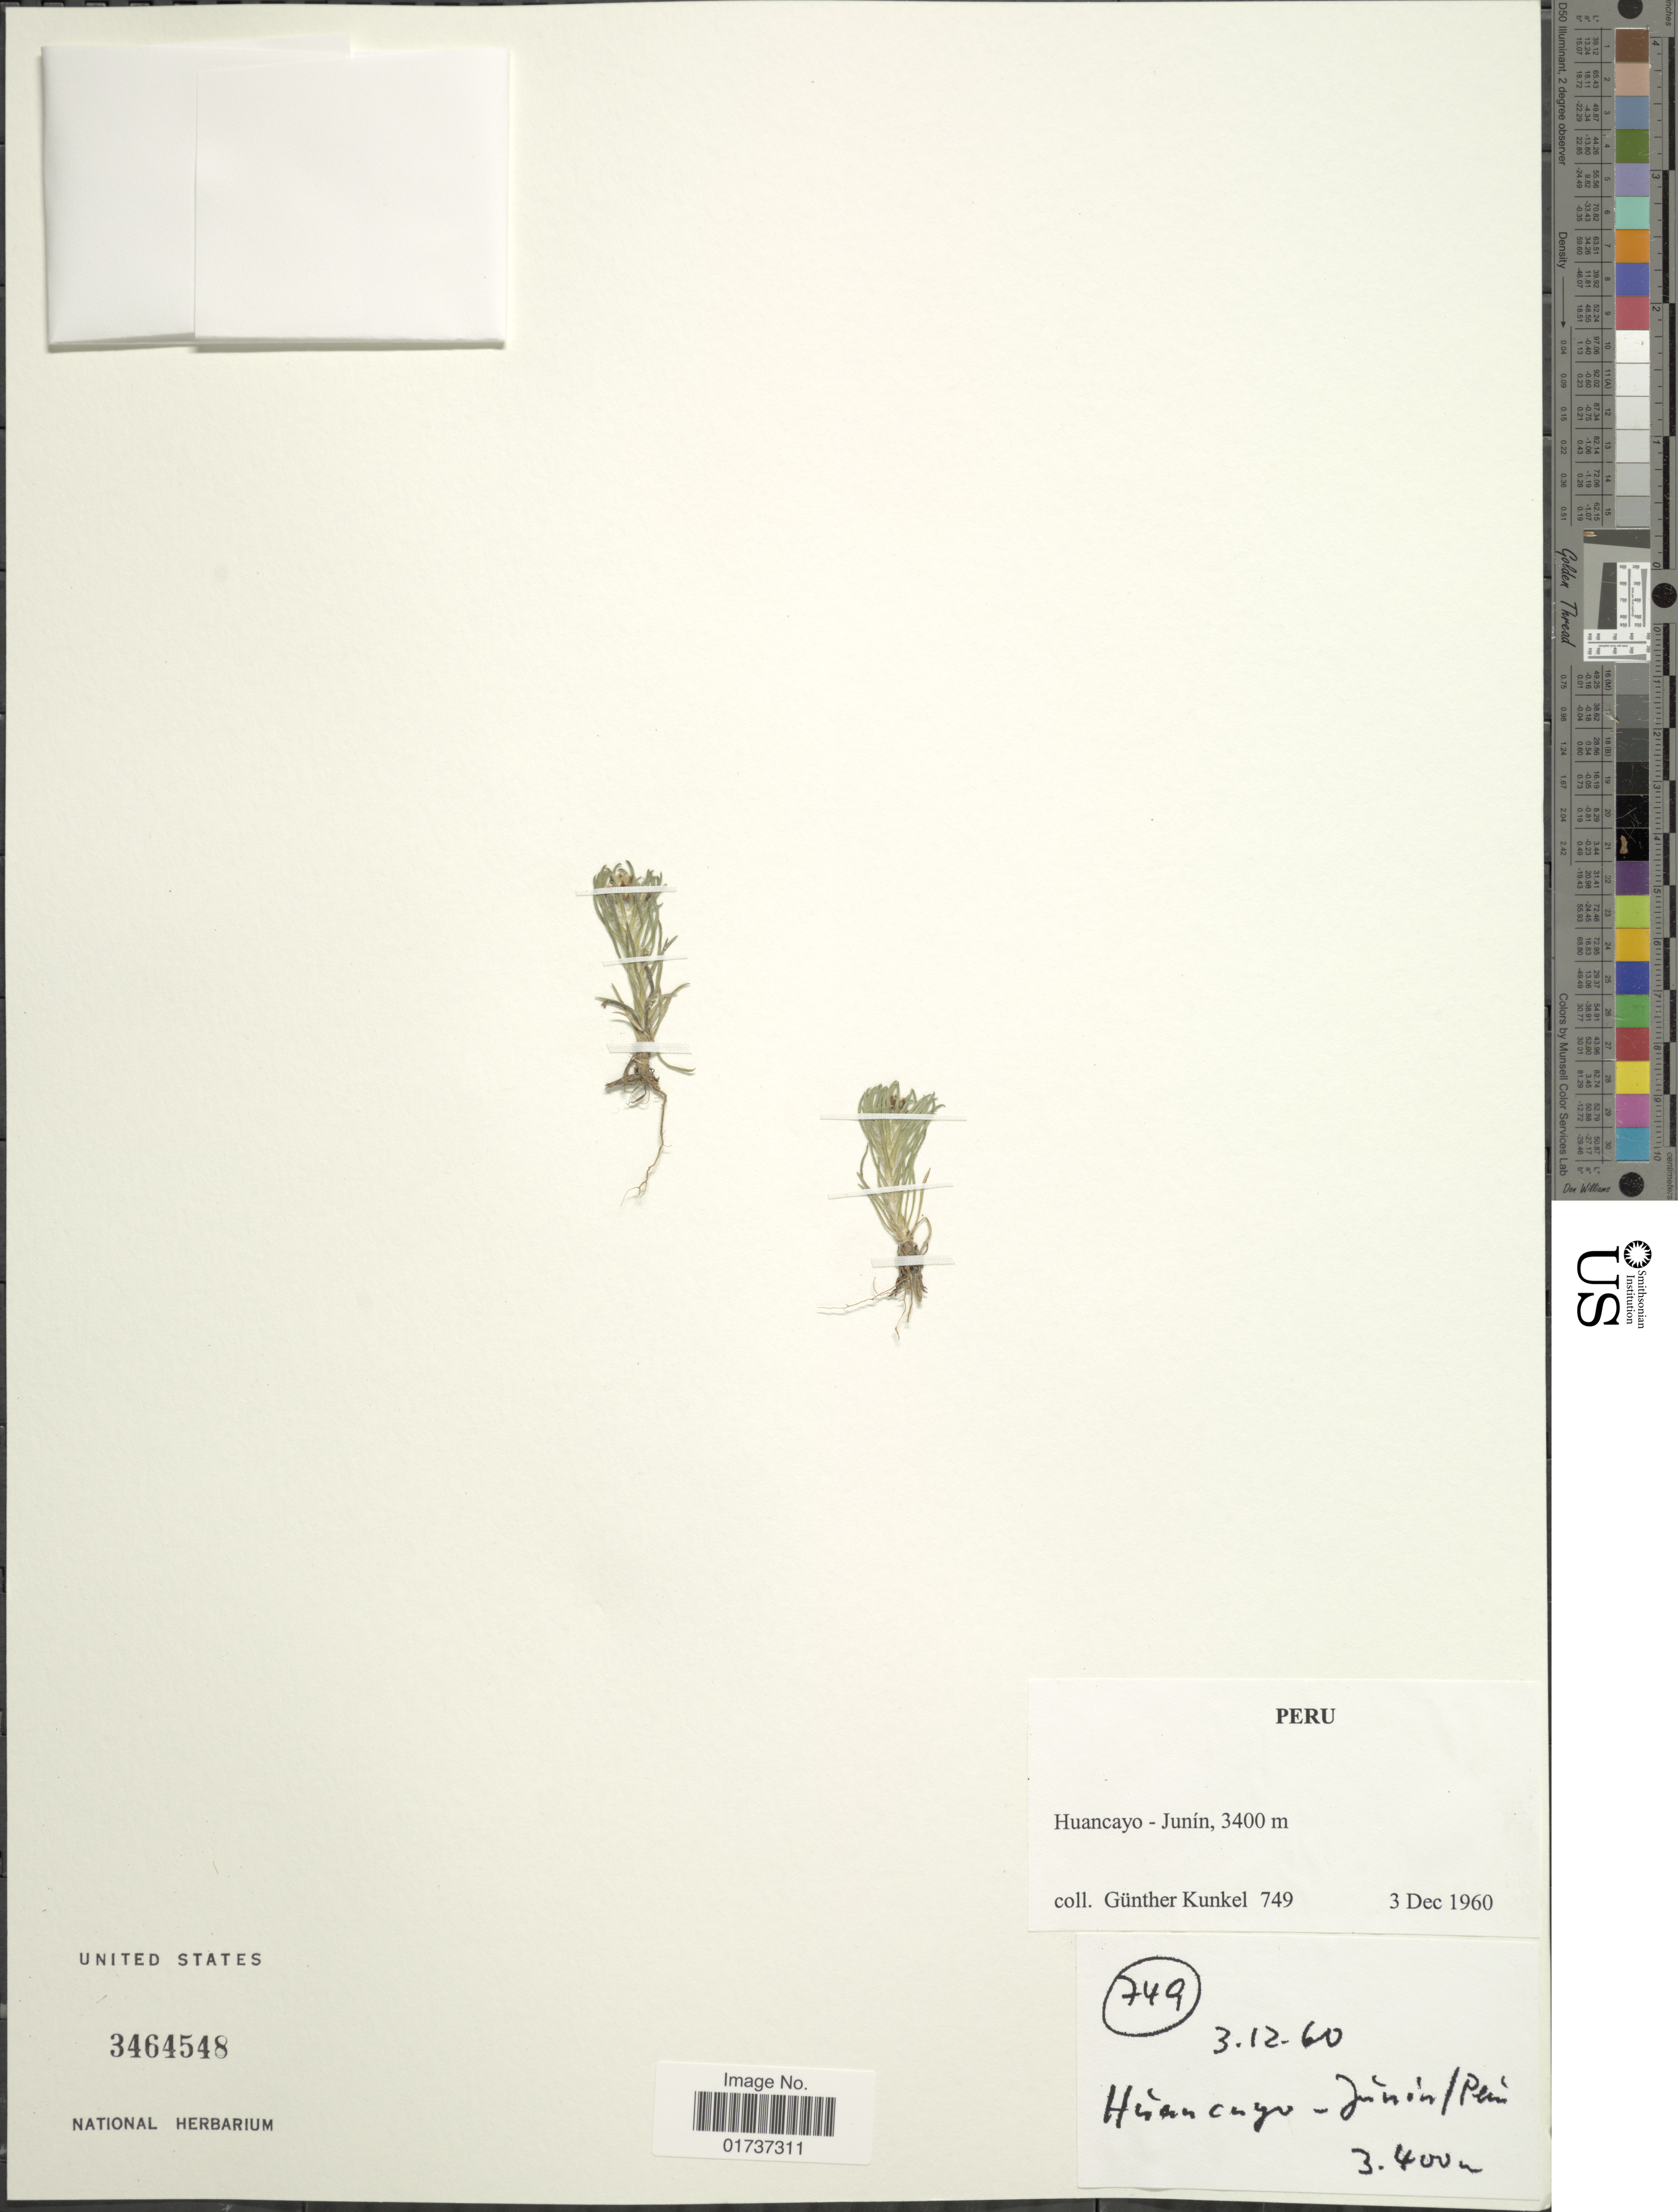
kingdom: Plantae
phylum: Tracheophyta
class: Magnoliopsida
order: Asterales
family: Asteraceae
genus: Gnaphalium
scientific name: Gnaphalium sp.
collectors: G. Kunkel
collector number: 3400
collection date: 1960-12-03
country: Peru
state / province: Junín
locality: Huancayo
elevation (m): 3400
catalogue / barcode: US 3464548